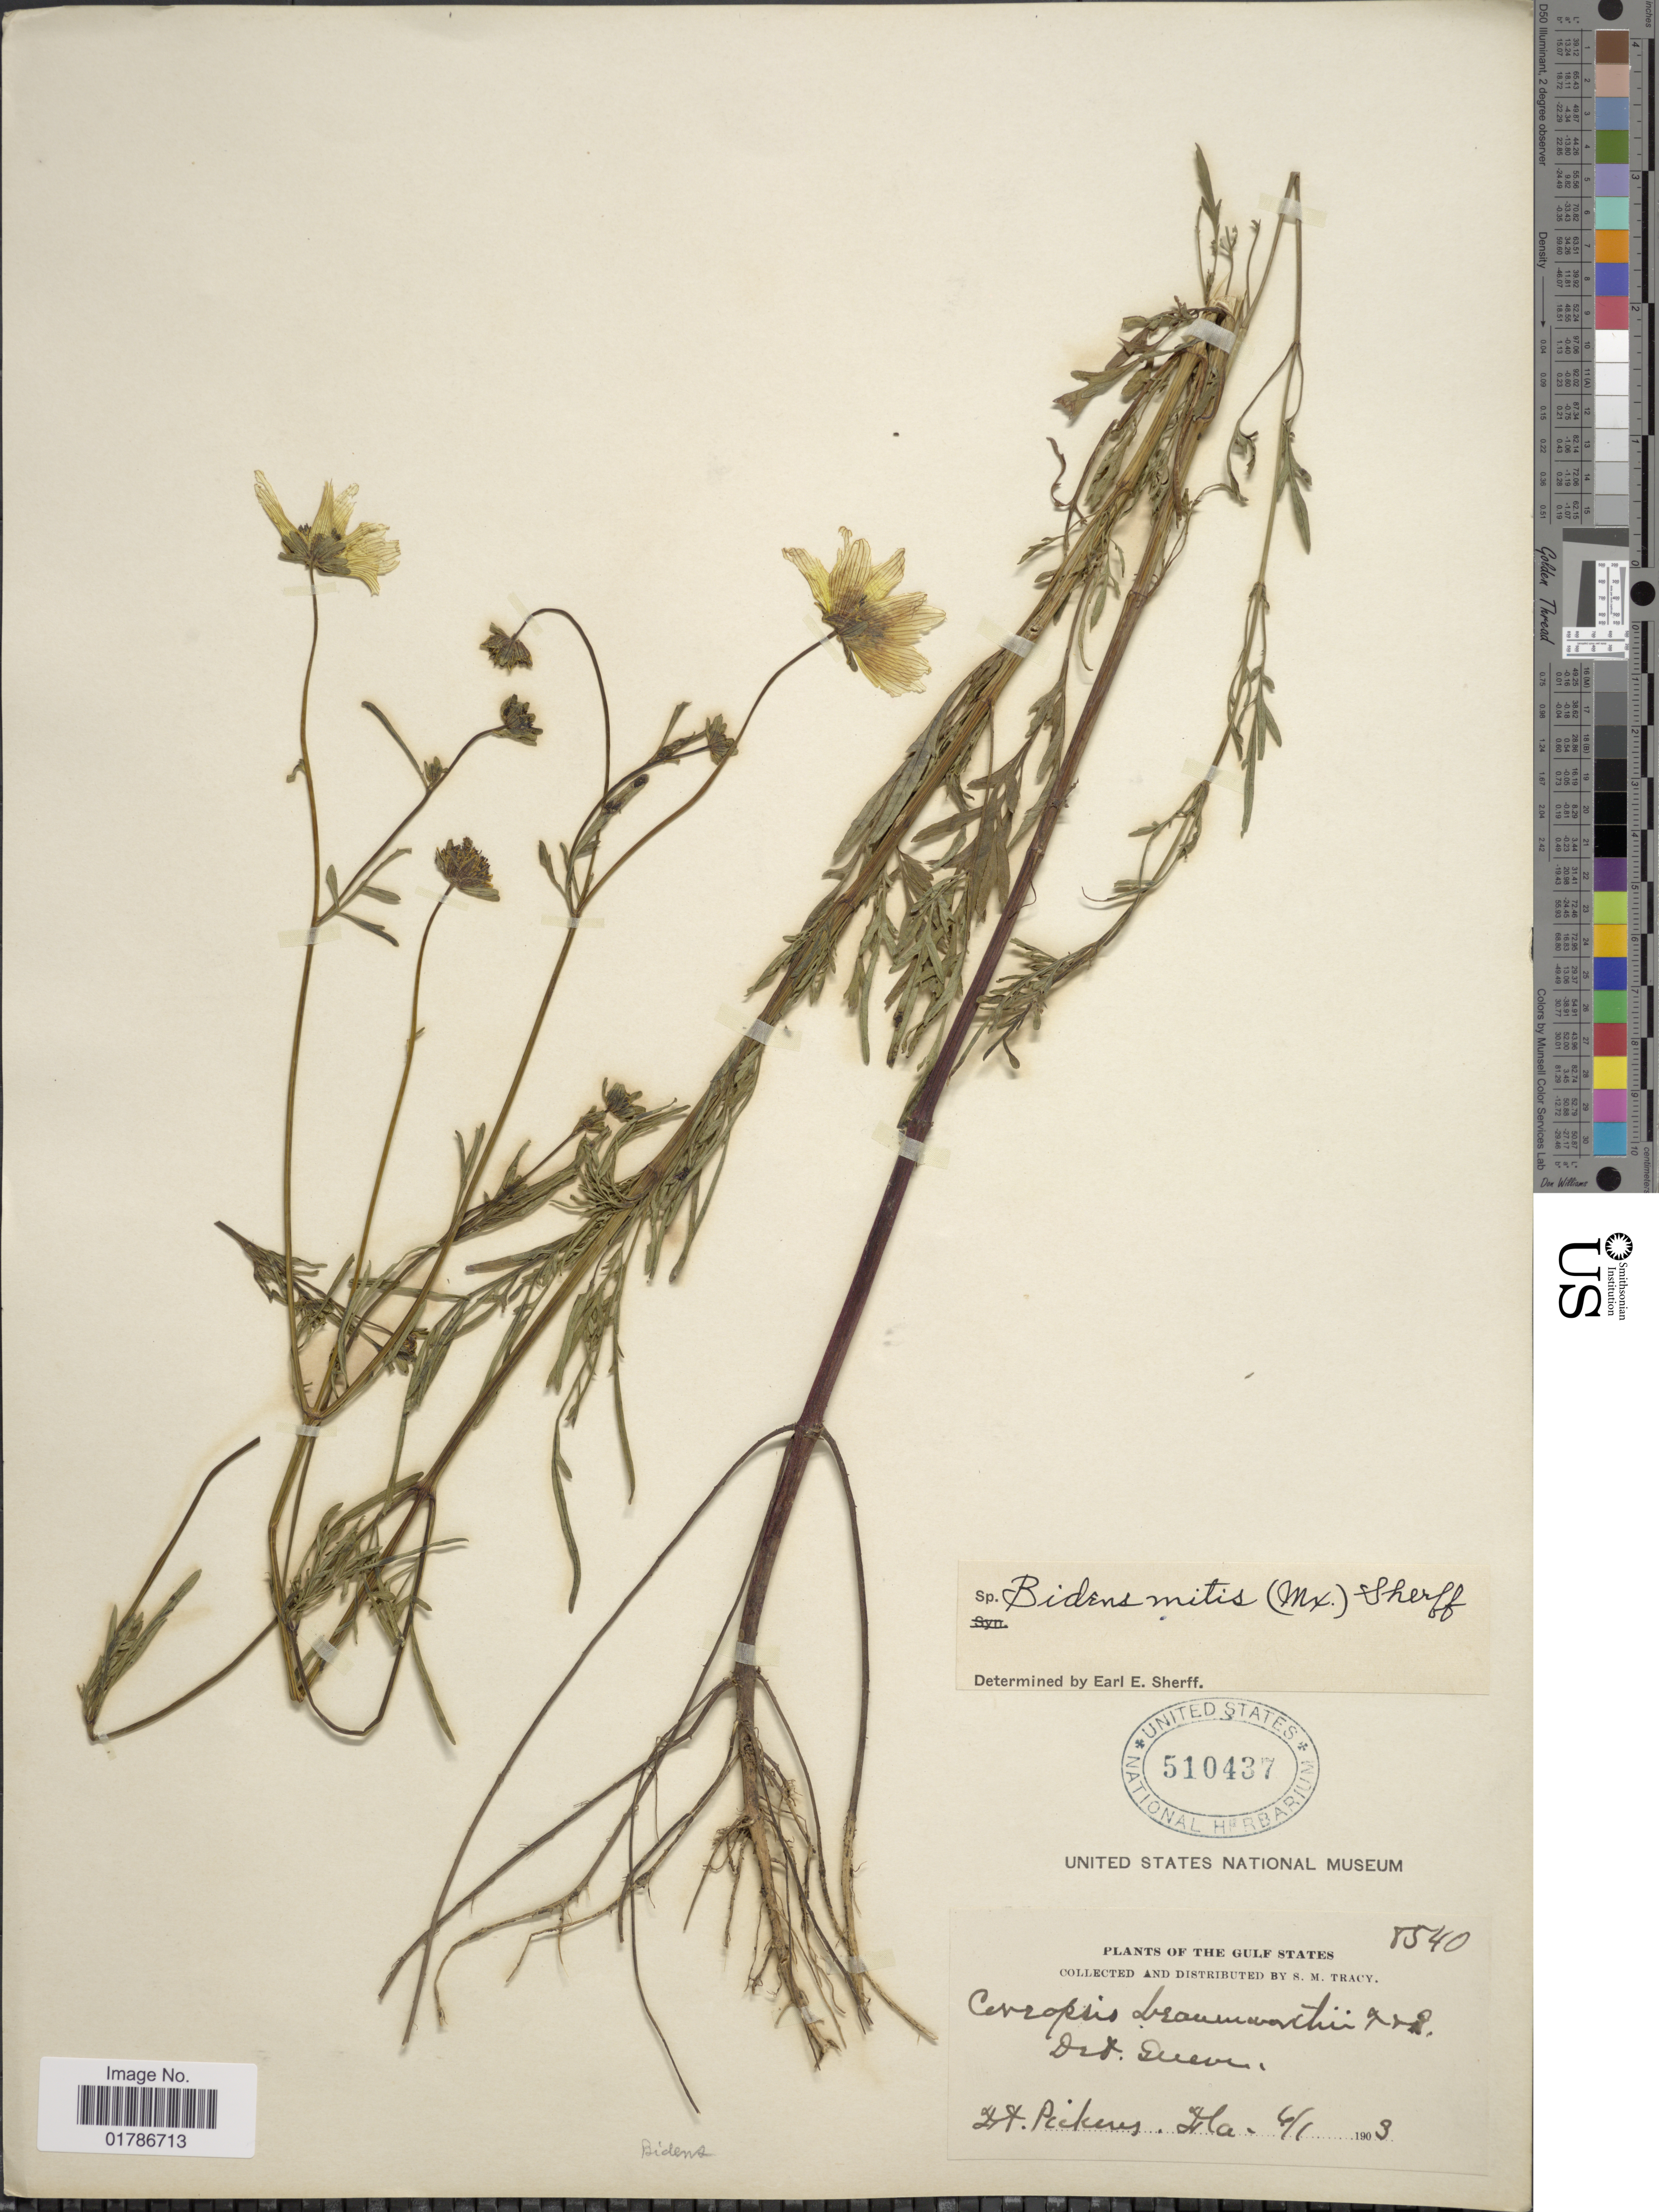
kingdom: Plantae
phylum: Tracheophyta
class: Magnoliopsida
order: Asterales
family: Asteraceae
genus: Bidens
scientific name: Bidens mitis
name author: (Michx.) Sherff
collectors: S. Stracy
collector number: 8540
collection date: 1903-01-06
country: United States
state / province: Florida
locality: St. Pickeres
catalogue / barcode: US 510437